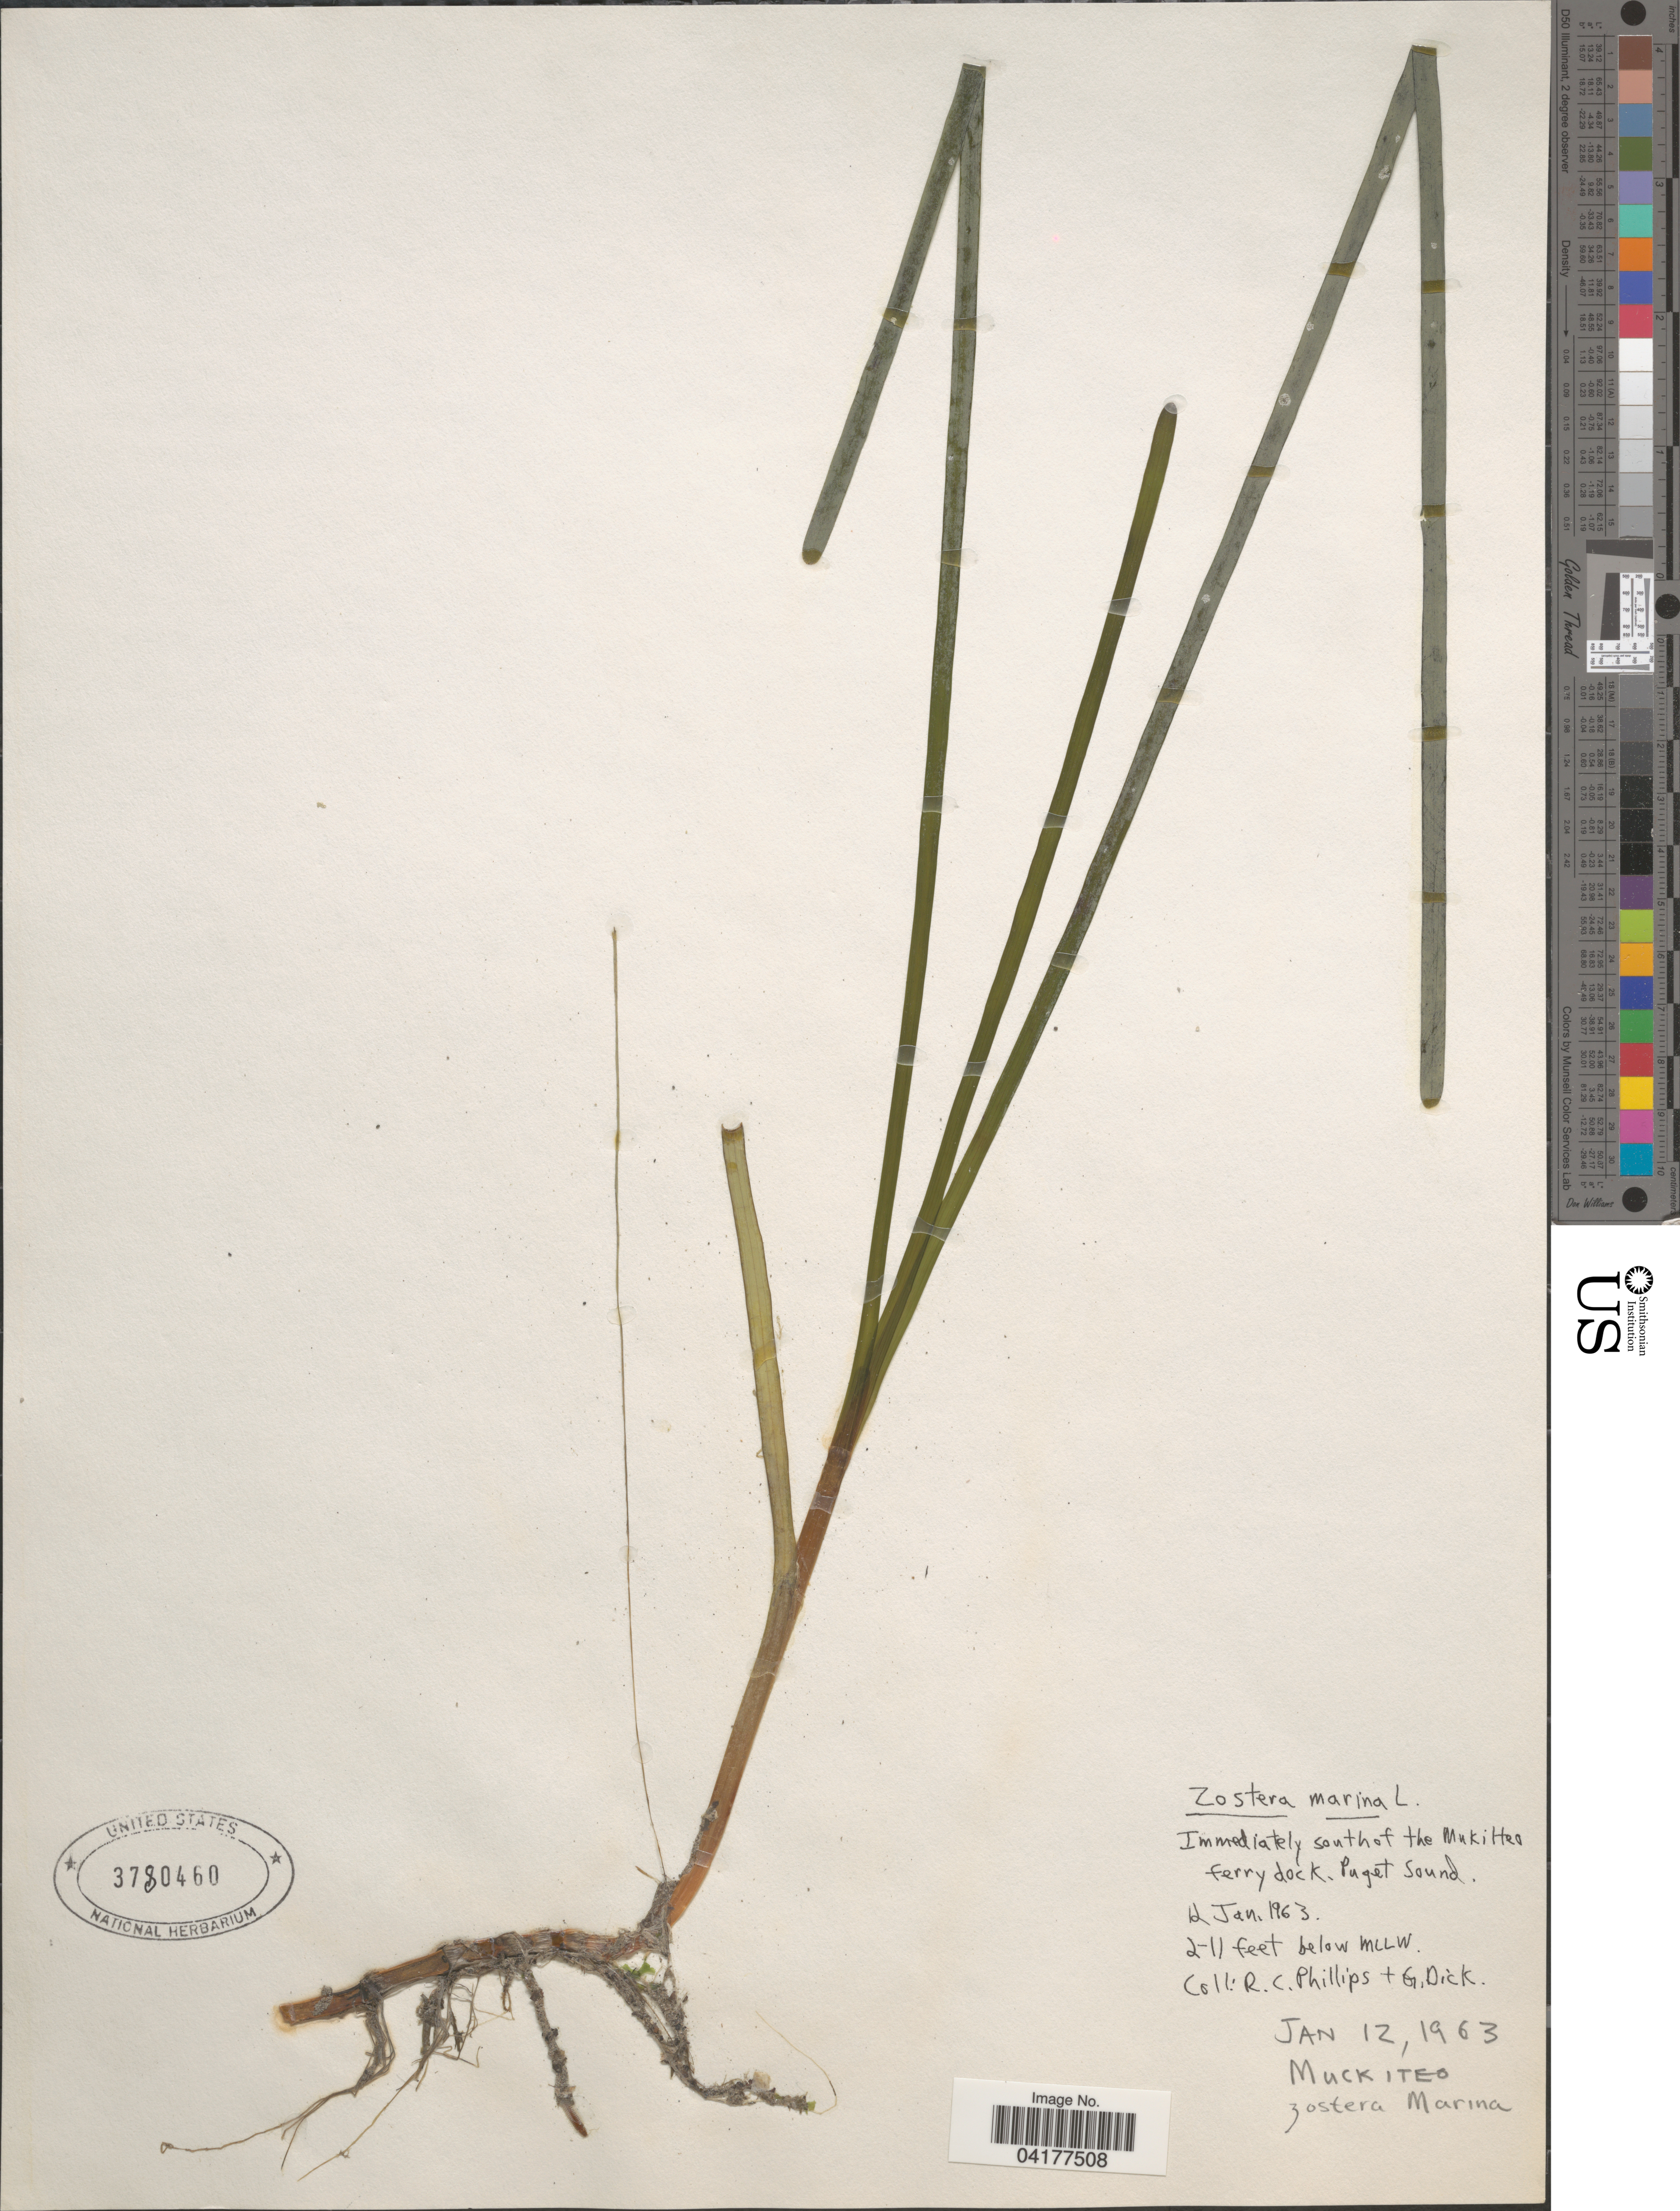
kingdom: Plantae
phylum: Tracheophyta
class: Liliopsida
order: Alismatales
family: Zosteraceae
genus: Zostera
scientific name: Zostera marina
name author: L.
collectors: R. C. Phillips & G. Dick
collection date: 1963-01-12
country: United States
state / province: Washington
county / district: King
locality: Immediately south of the Mukitteo Ferry Dock, Puget Sound. 2-11 feet below MLLW. Muckiteo.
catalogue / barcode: US 3780460